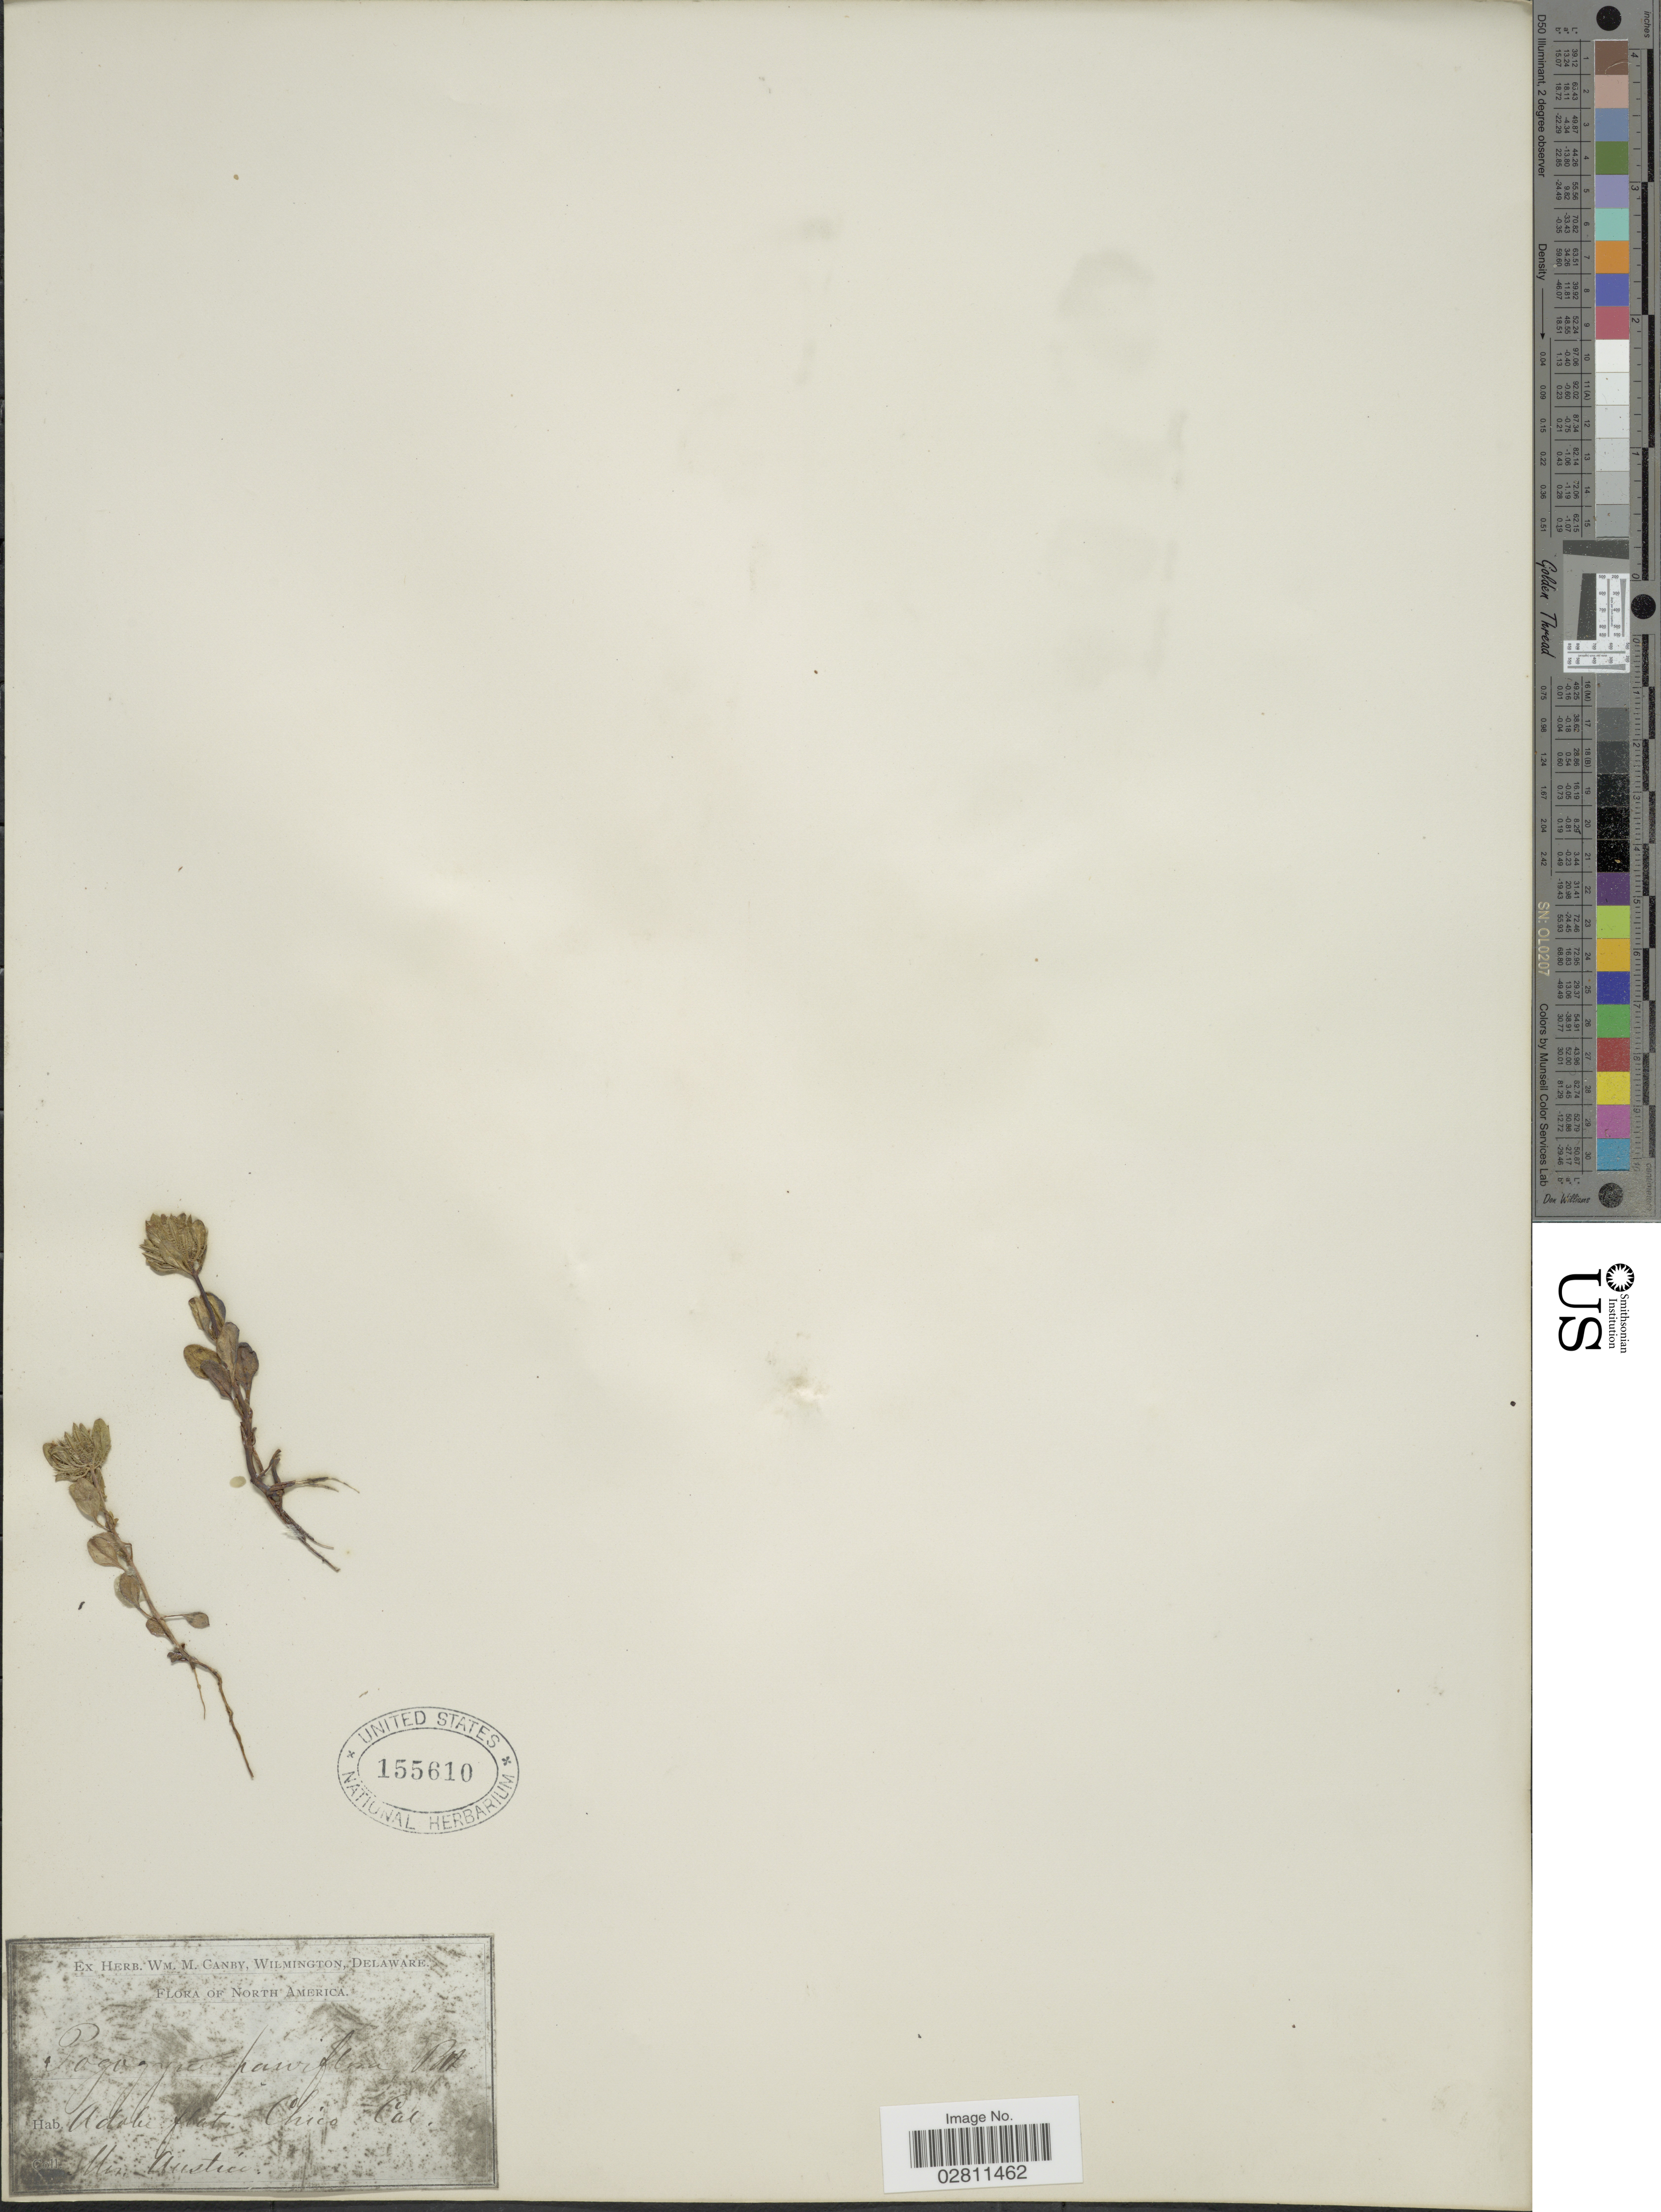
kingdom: Plantae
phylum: Tracheophyta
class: Magnoliopsida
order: Lamiales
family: Lamiaceae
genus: Pogogyne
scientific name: Pogogyne douglasii subsp. parviflora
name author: (Benth.) J.T. Howell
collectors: Austin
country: United States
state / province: California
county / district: Butte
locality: Adobe flats, Chico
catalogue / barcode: US 155610